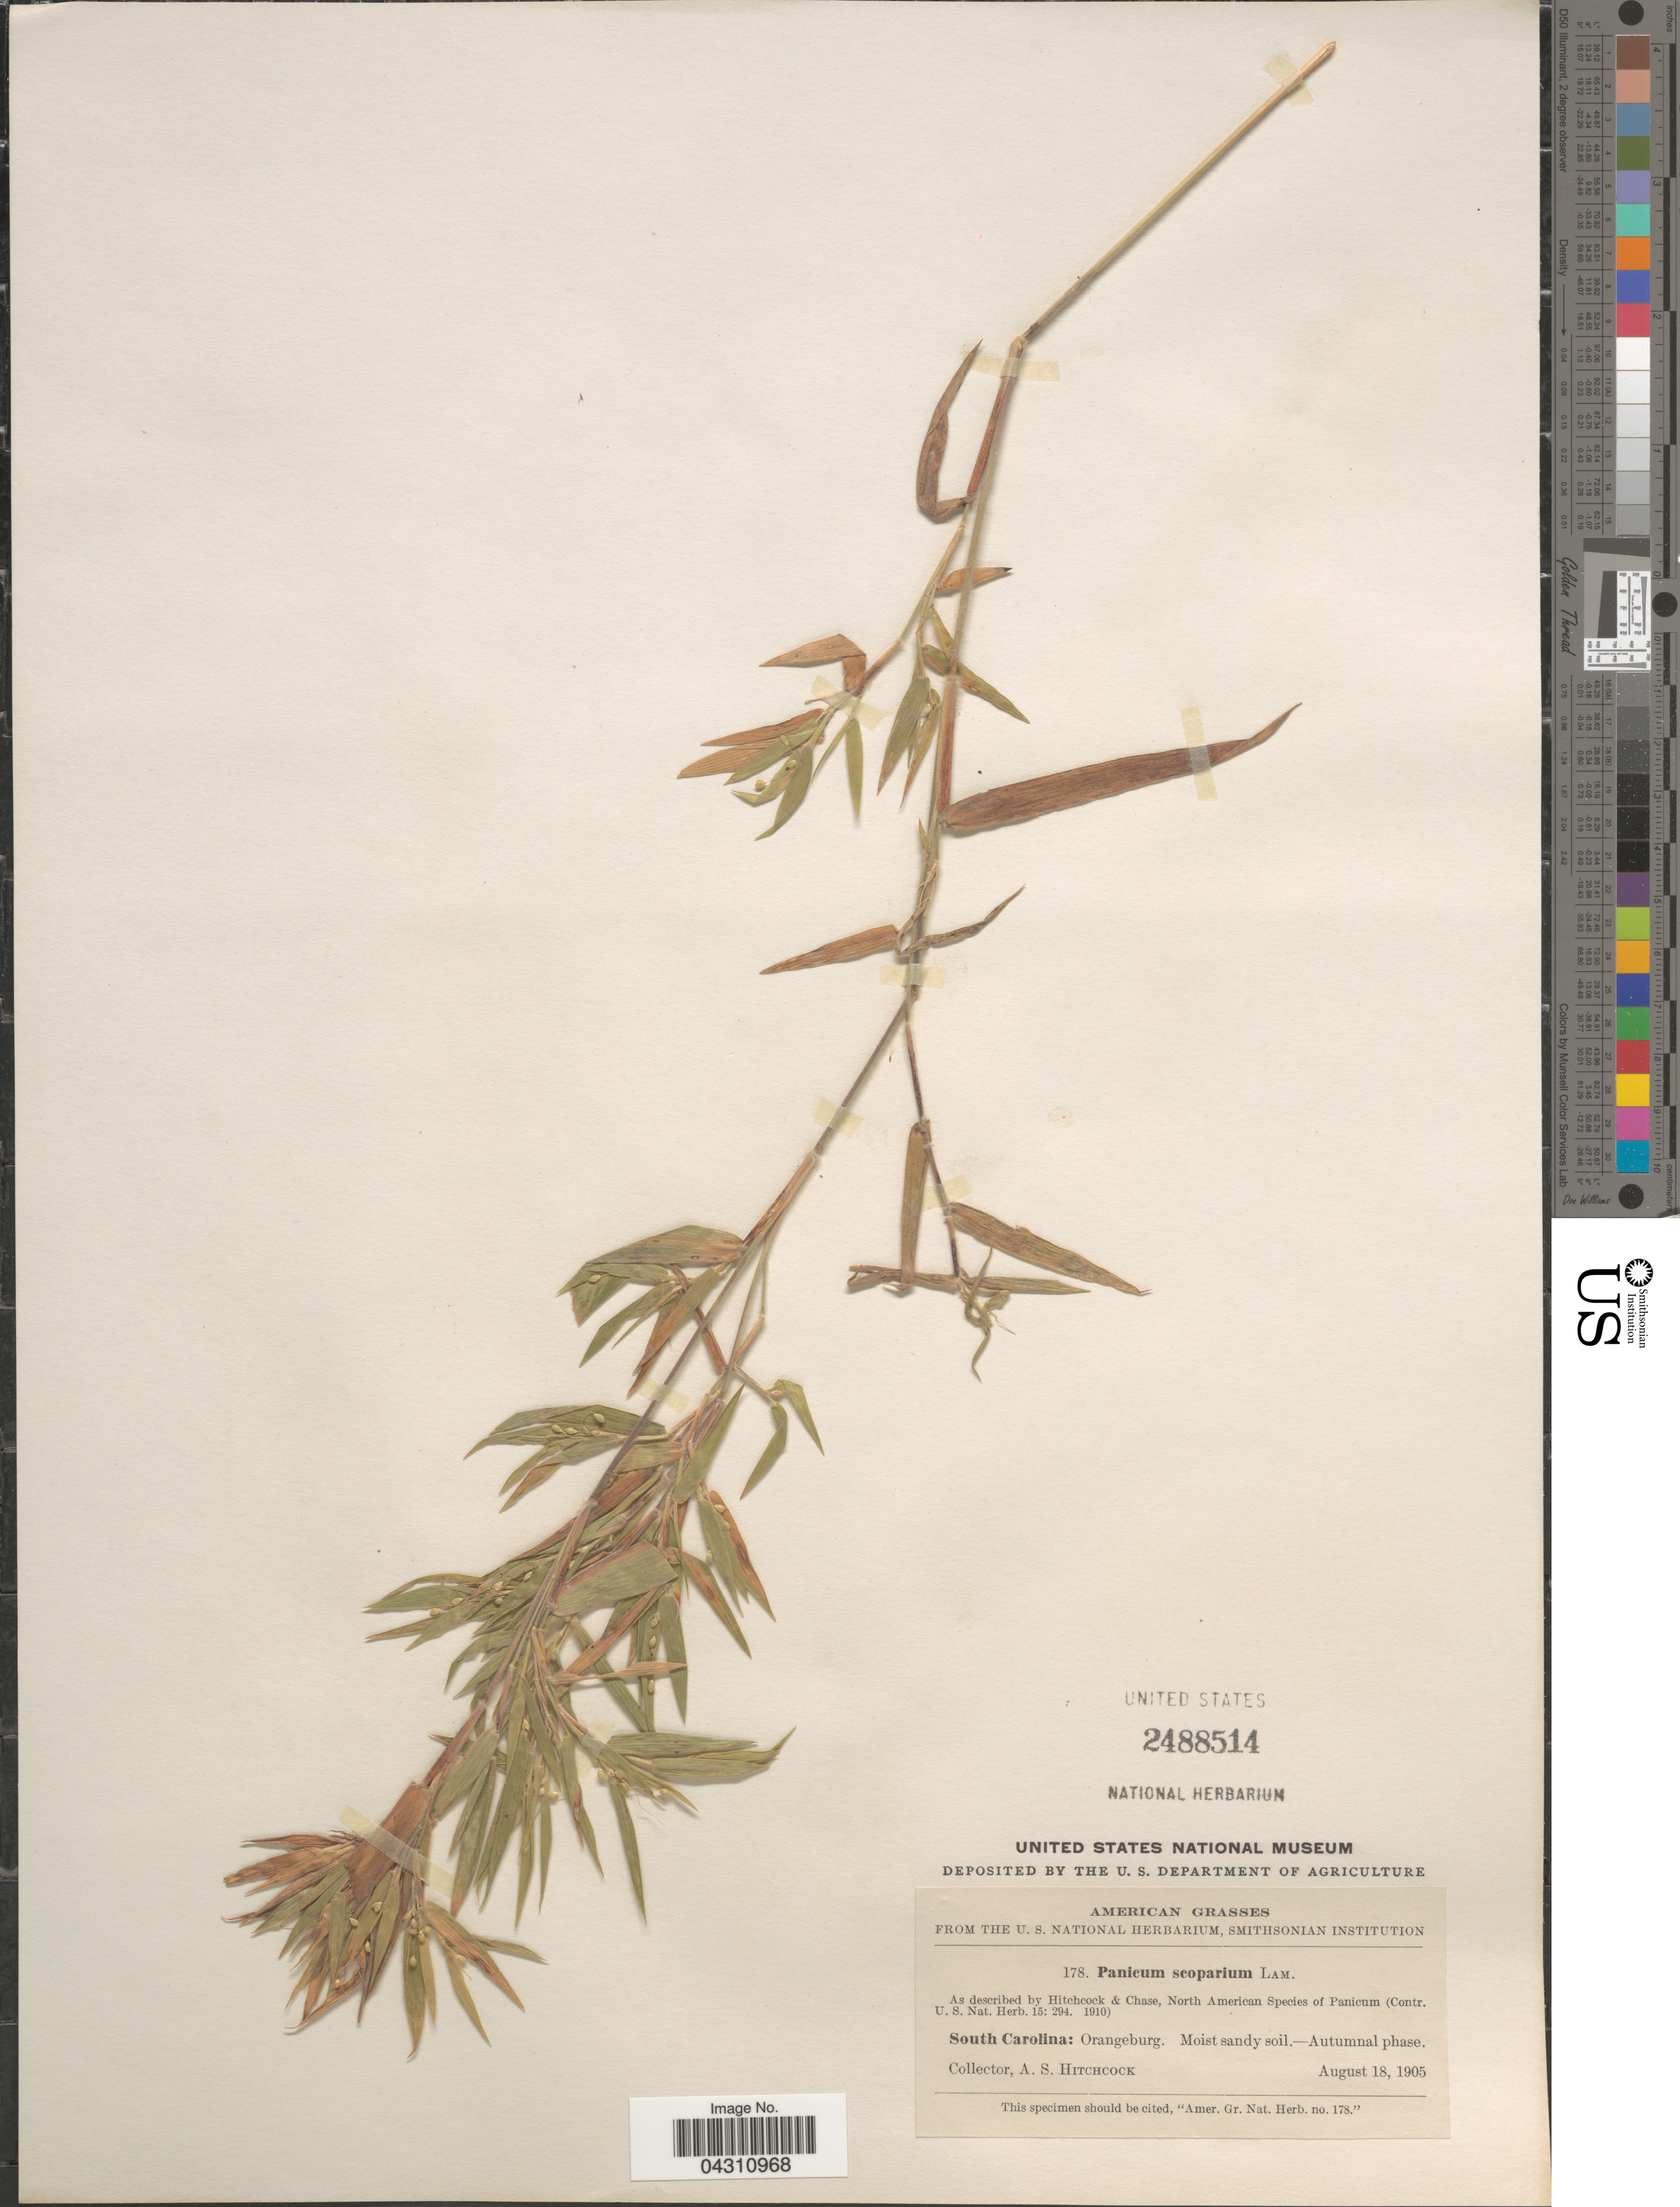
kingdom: Plantae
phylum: Tracheophyta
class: Liliopsida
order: Poales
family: Poaceae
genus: Dichanthelium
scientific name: Dichanthelium scoparium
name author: (Lam.) Gould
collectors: A. S. Hitchcock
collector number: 178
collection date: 1905-08-18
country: United States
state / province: South Carolina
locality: Orangeburg.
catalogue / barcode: US 2488514